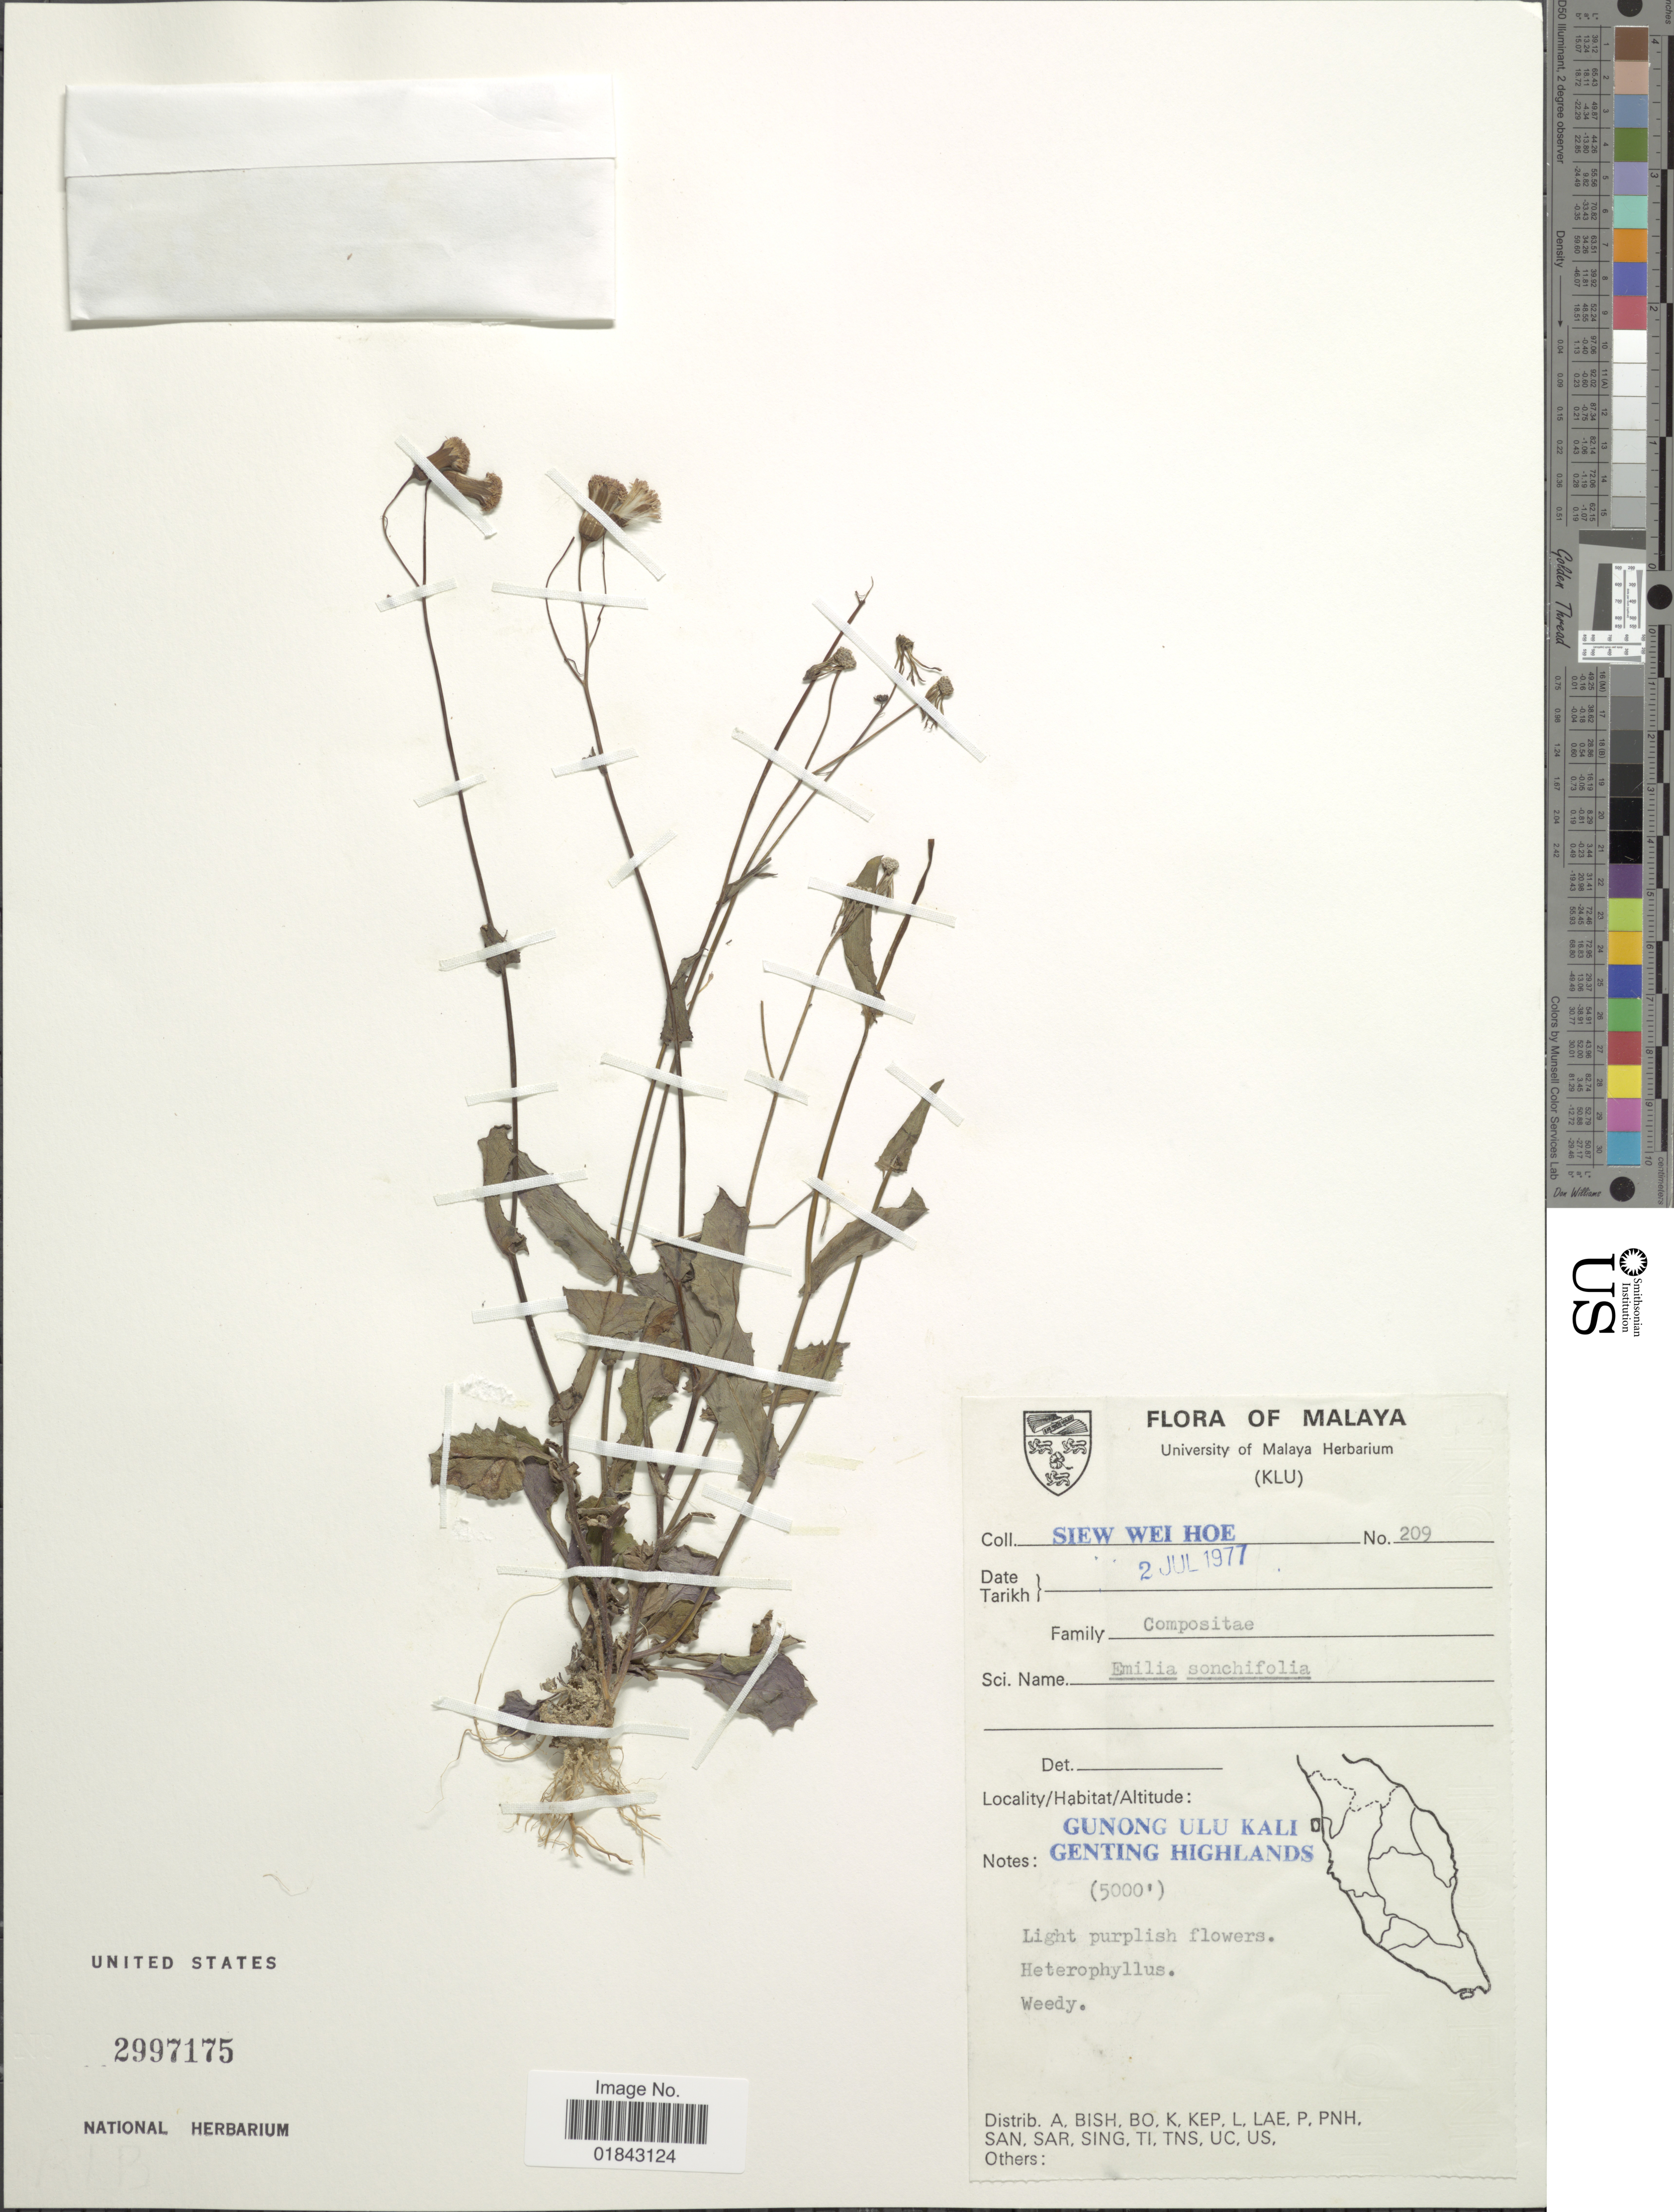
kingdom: Plantae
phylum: Tracheophyta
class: Magnoliopsida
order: Asterales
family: Asteraceae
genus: Emilia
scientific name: Emilia sonchifolia var. sonchifolia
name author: (L.) DC.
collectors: W. H. Siew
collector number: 209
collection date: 1977-07-02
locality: Malaya, Guning Ulu Kali, Genting Highlands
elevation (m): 1524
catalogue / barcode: US 2997175